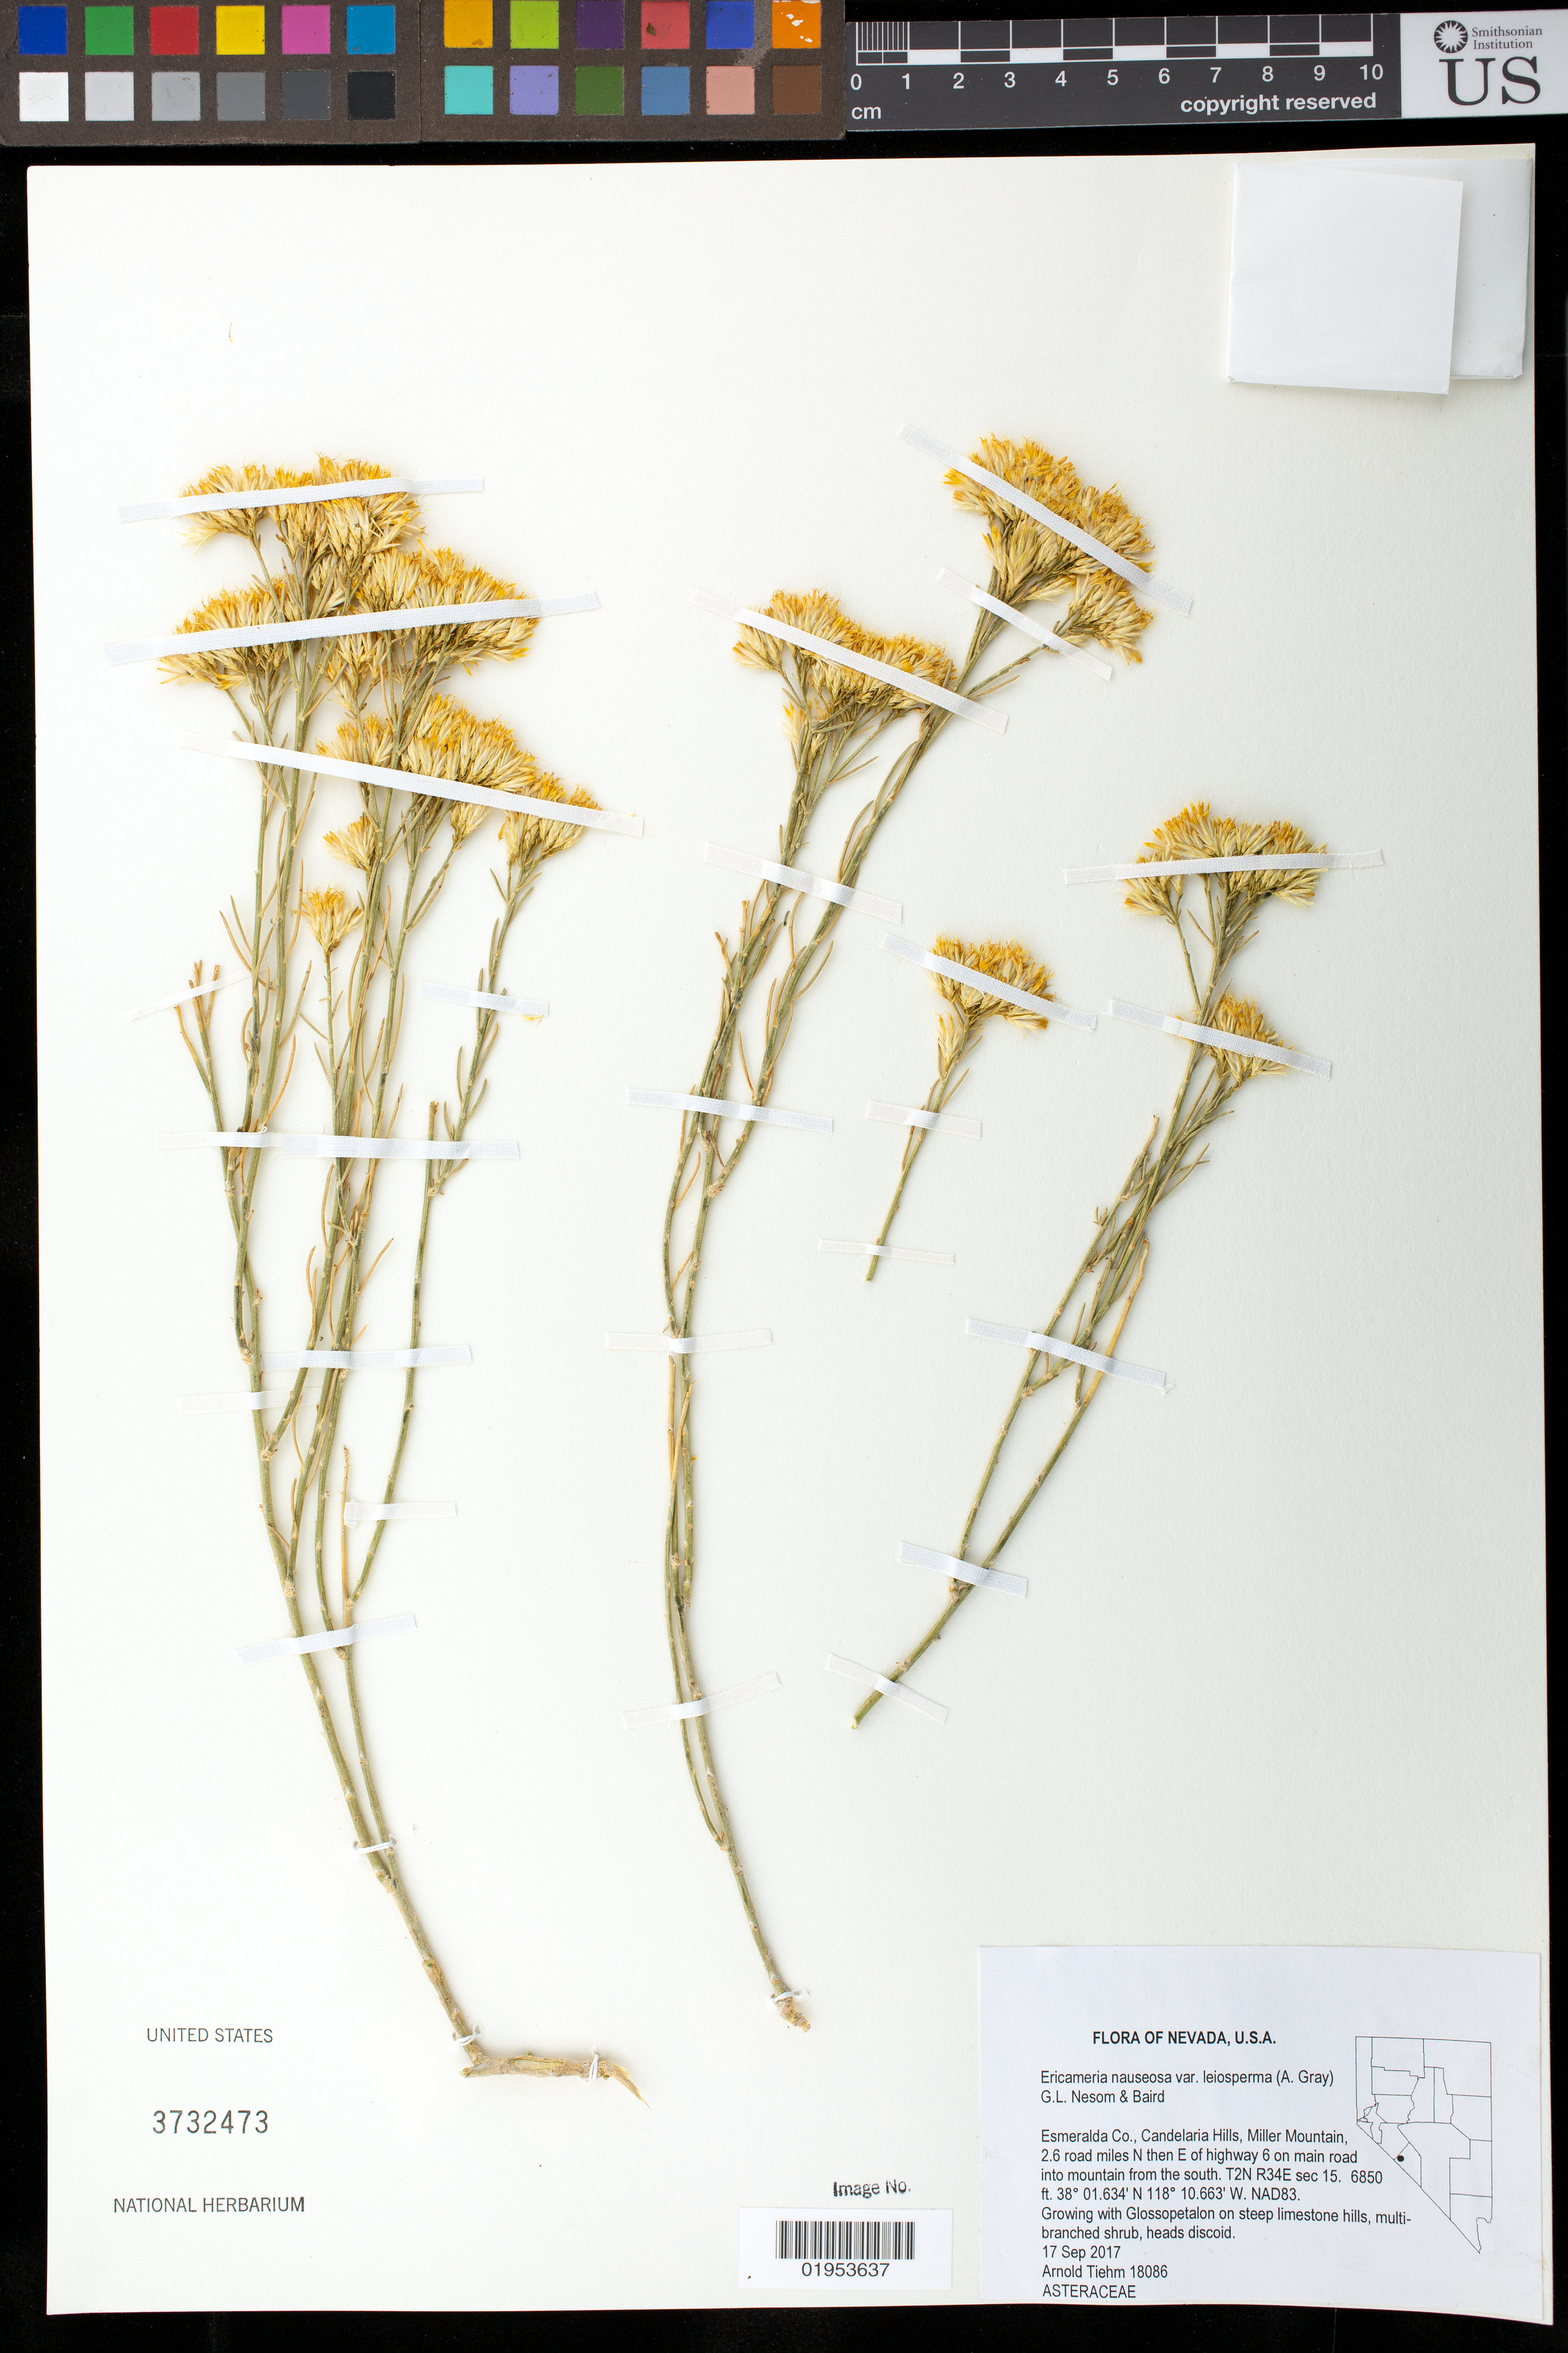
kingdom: Plantae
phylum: Tracheophyta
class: Magnoliopsida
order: Asterales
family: Asteraceae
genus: Ericameria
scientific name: Ericameria nauseosa var. leiosperma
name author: (A. Gray) G.L. Nesom & G.I. Baird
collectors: A. Tiehm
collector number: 18086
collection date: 2017-09-17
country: United States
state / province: Nevada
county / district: Esmeralda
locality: Candelaria Hills, Miller Mountain, 2.6 road miles N the E of Hwy 6 on main roadinto mountain from the south.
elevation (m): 2088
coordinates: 38 01.634 N, 118 10.663 W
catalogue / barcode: US 3732473